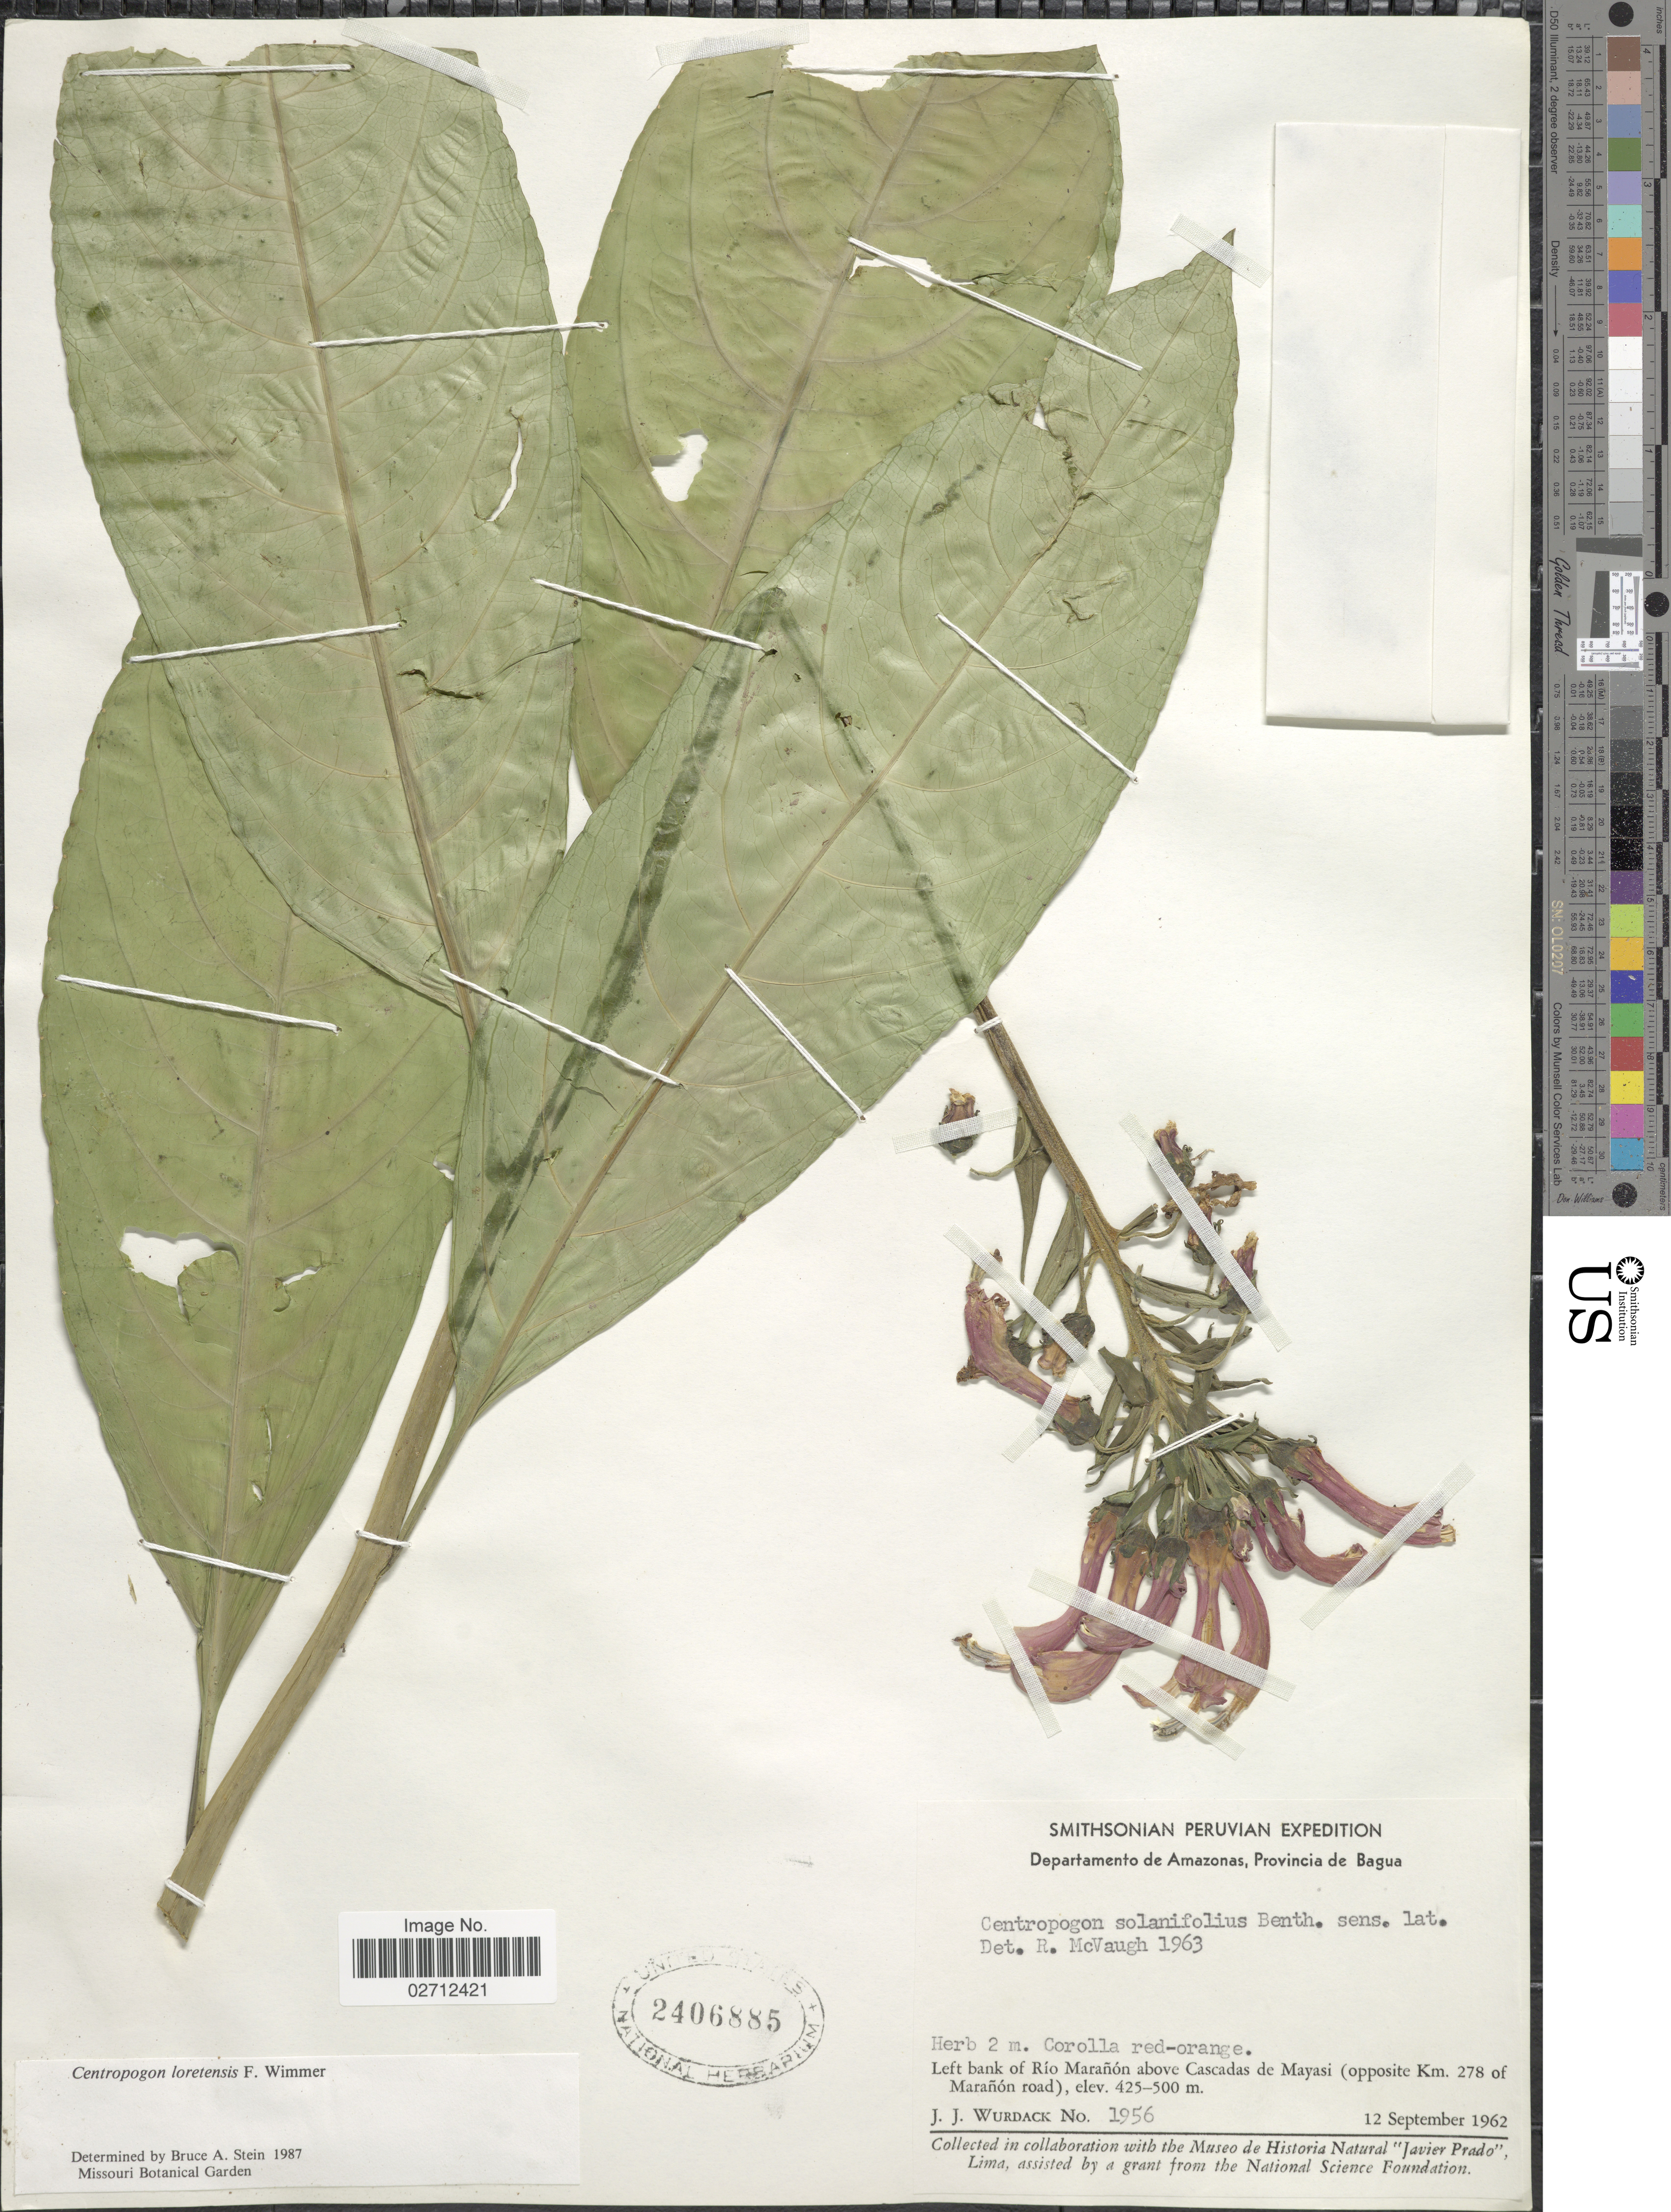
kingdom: Plantae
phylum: Tracheophyta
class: Magnoliopsida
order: Asterales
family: Campanulaceae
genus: Centropogon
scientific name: Centropogon loretensis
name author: E. Wimm.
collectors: J. J. Wurdack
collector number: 1956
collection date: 1962-09-12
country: Peru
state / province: Amazonas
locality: Departamento de Amazonas, Provincia de Bagia, Left bank of Río Marañón above Cascadas de Mayasi (opposite Km 278 of Marañón road).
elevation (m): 425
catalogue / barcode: US 2406885